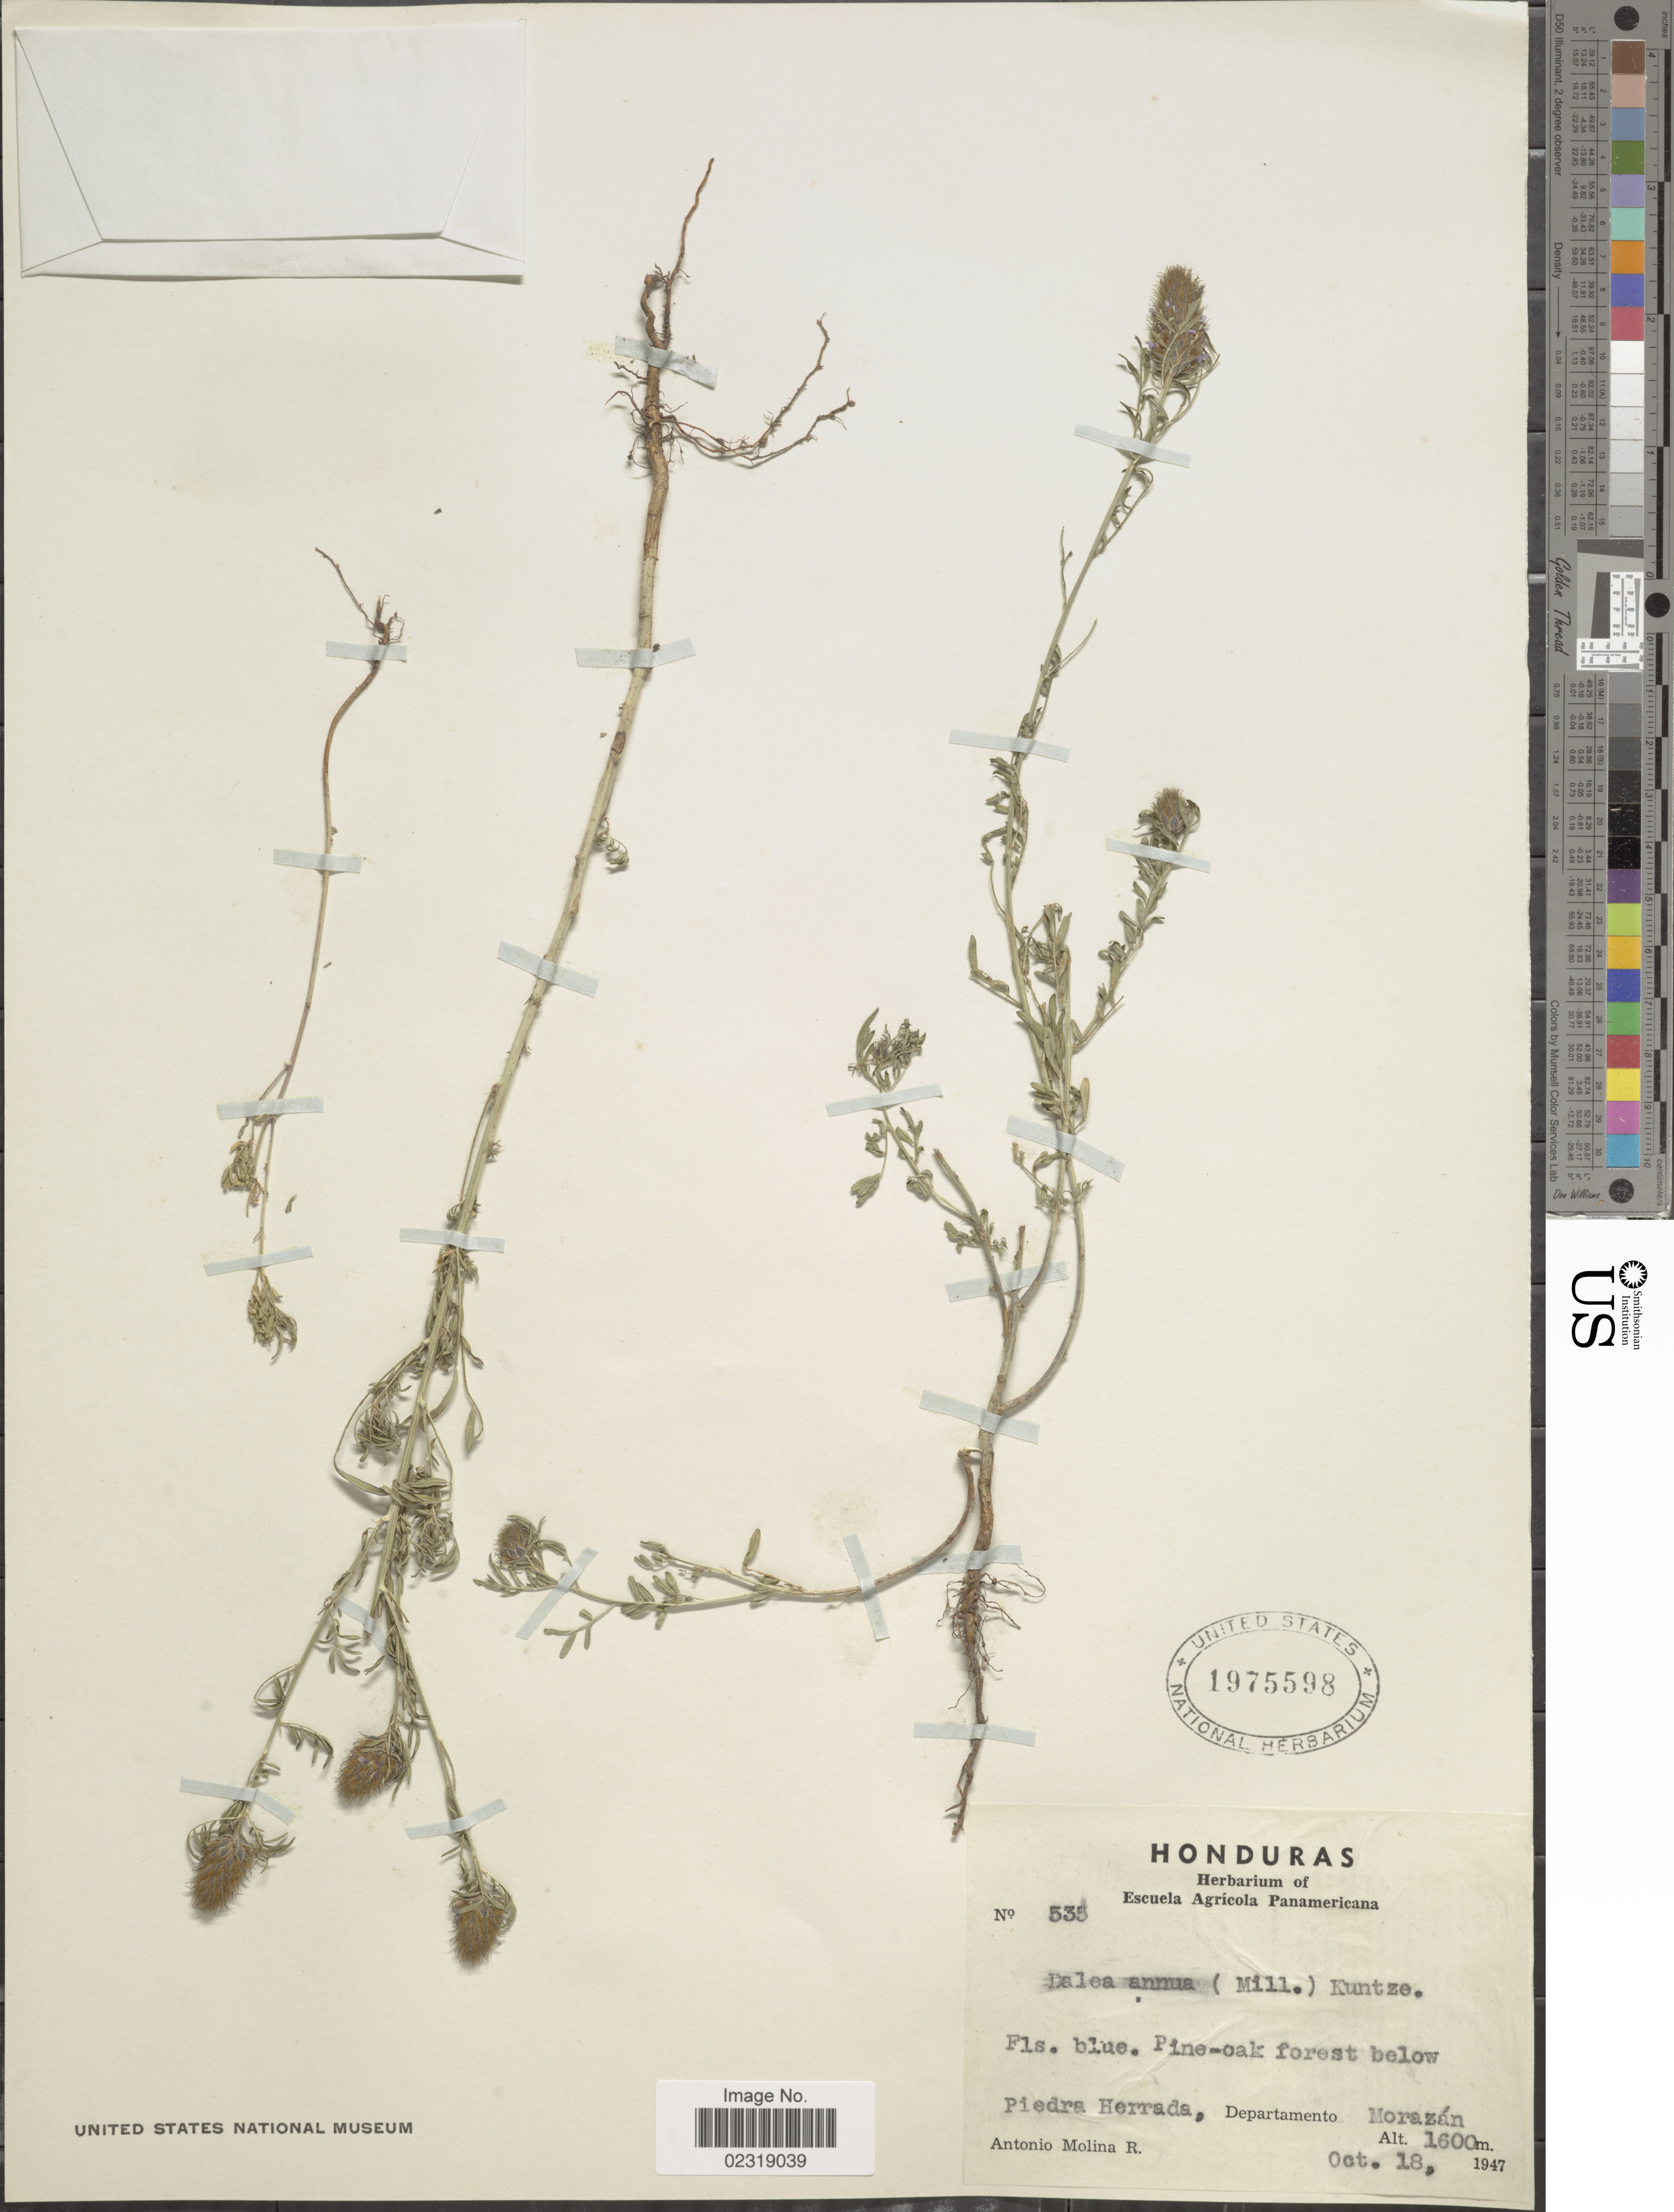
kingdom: Plantae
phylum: Tracheophyta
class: Magnoliopsida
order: Fabales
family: Fabaceae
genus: Dalea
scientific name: Dalea cliffortiana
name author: Willd.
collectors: A. Molina R.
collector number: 535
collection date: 1947-10-18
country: Honduras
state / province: Fco. Morazán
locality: Pine-oak forest below Piedra Herrada, Departamento Morazan.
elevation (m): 1600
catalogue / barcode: US 1975598